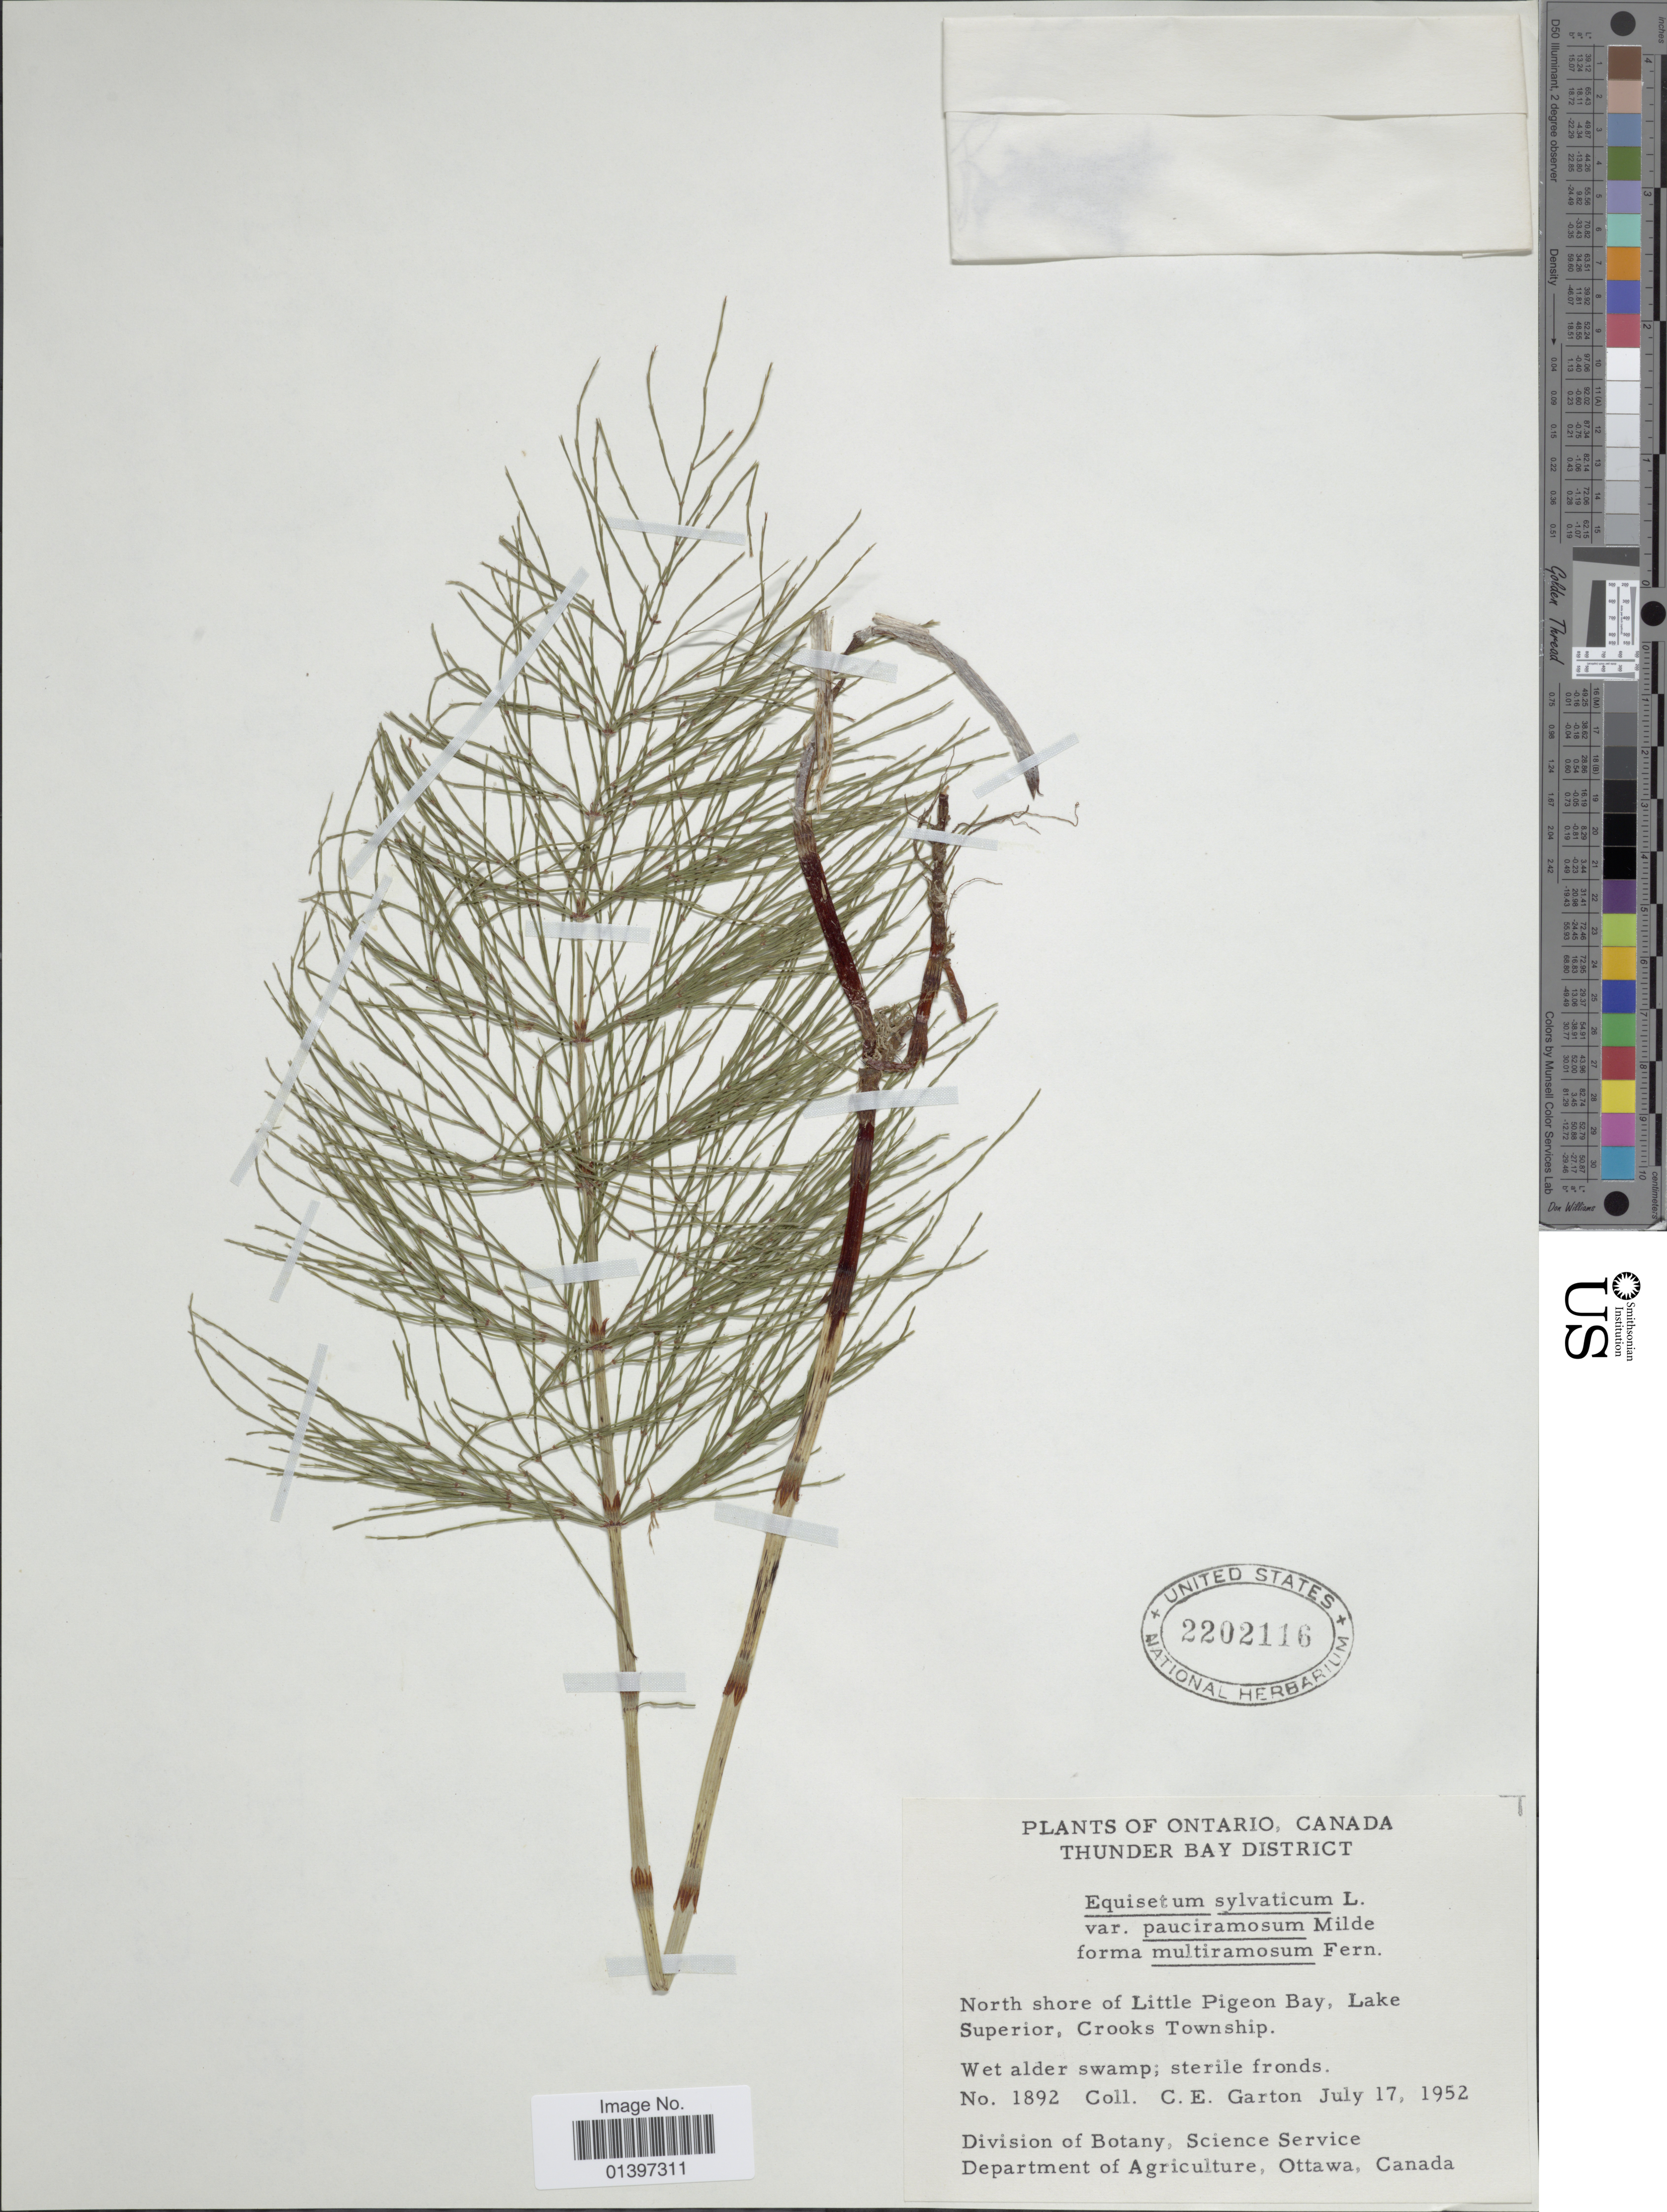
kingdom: Plantae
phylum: Tracheophyta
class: Polypodiopsida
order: Equisetales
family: Equisetaceae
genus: Equisetum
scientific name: Equisetum sylvaticum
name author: L.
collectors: C. E. Garton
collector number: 1892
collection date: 1952-07-17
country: Canada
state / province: Ontario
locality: Thunder Bay District, North shore of Little Pigeon Bay, Lake Superior, Crooks Township, wet alder swamp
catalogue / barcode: US 2202116